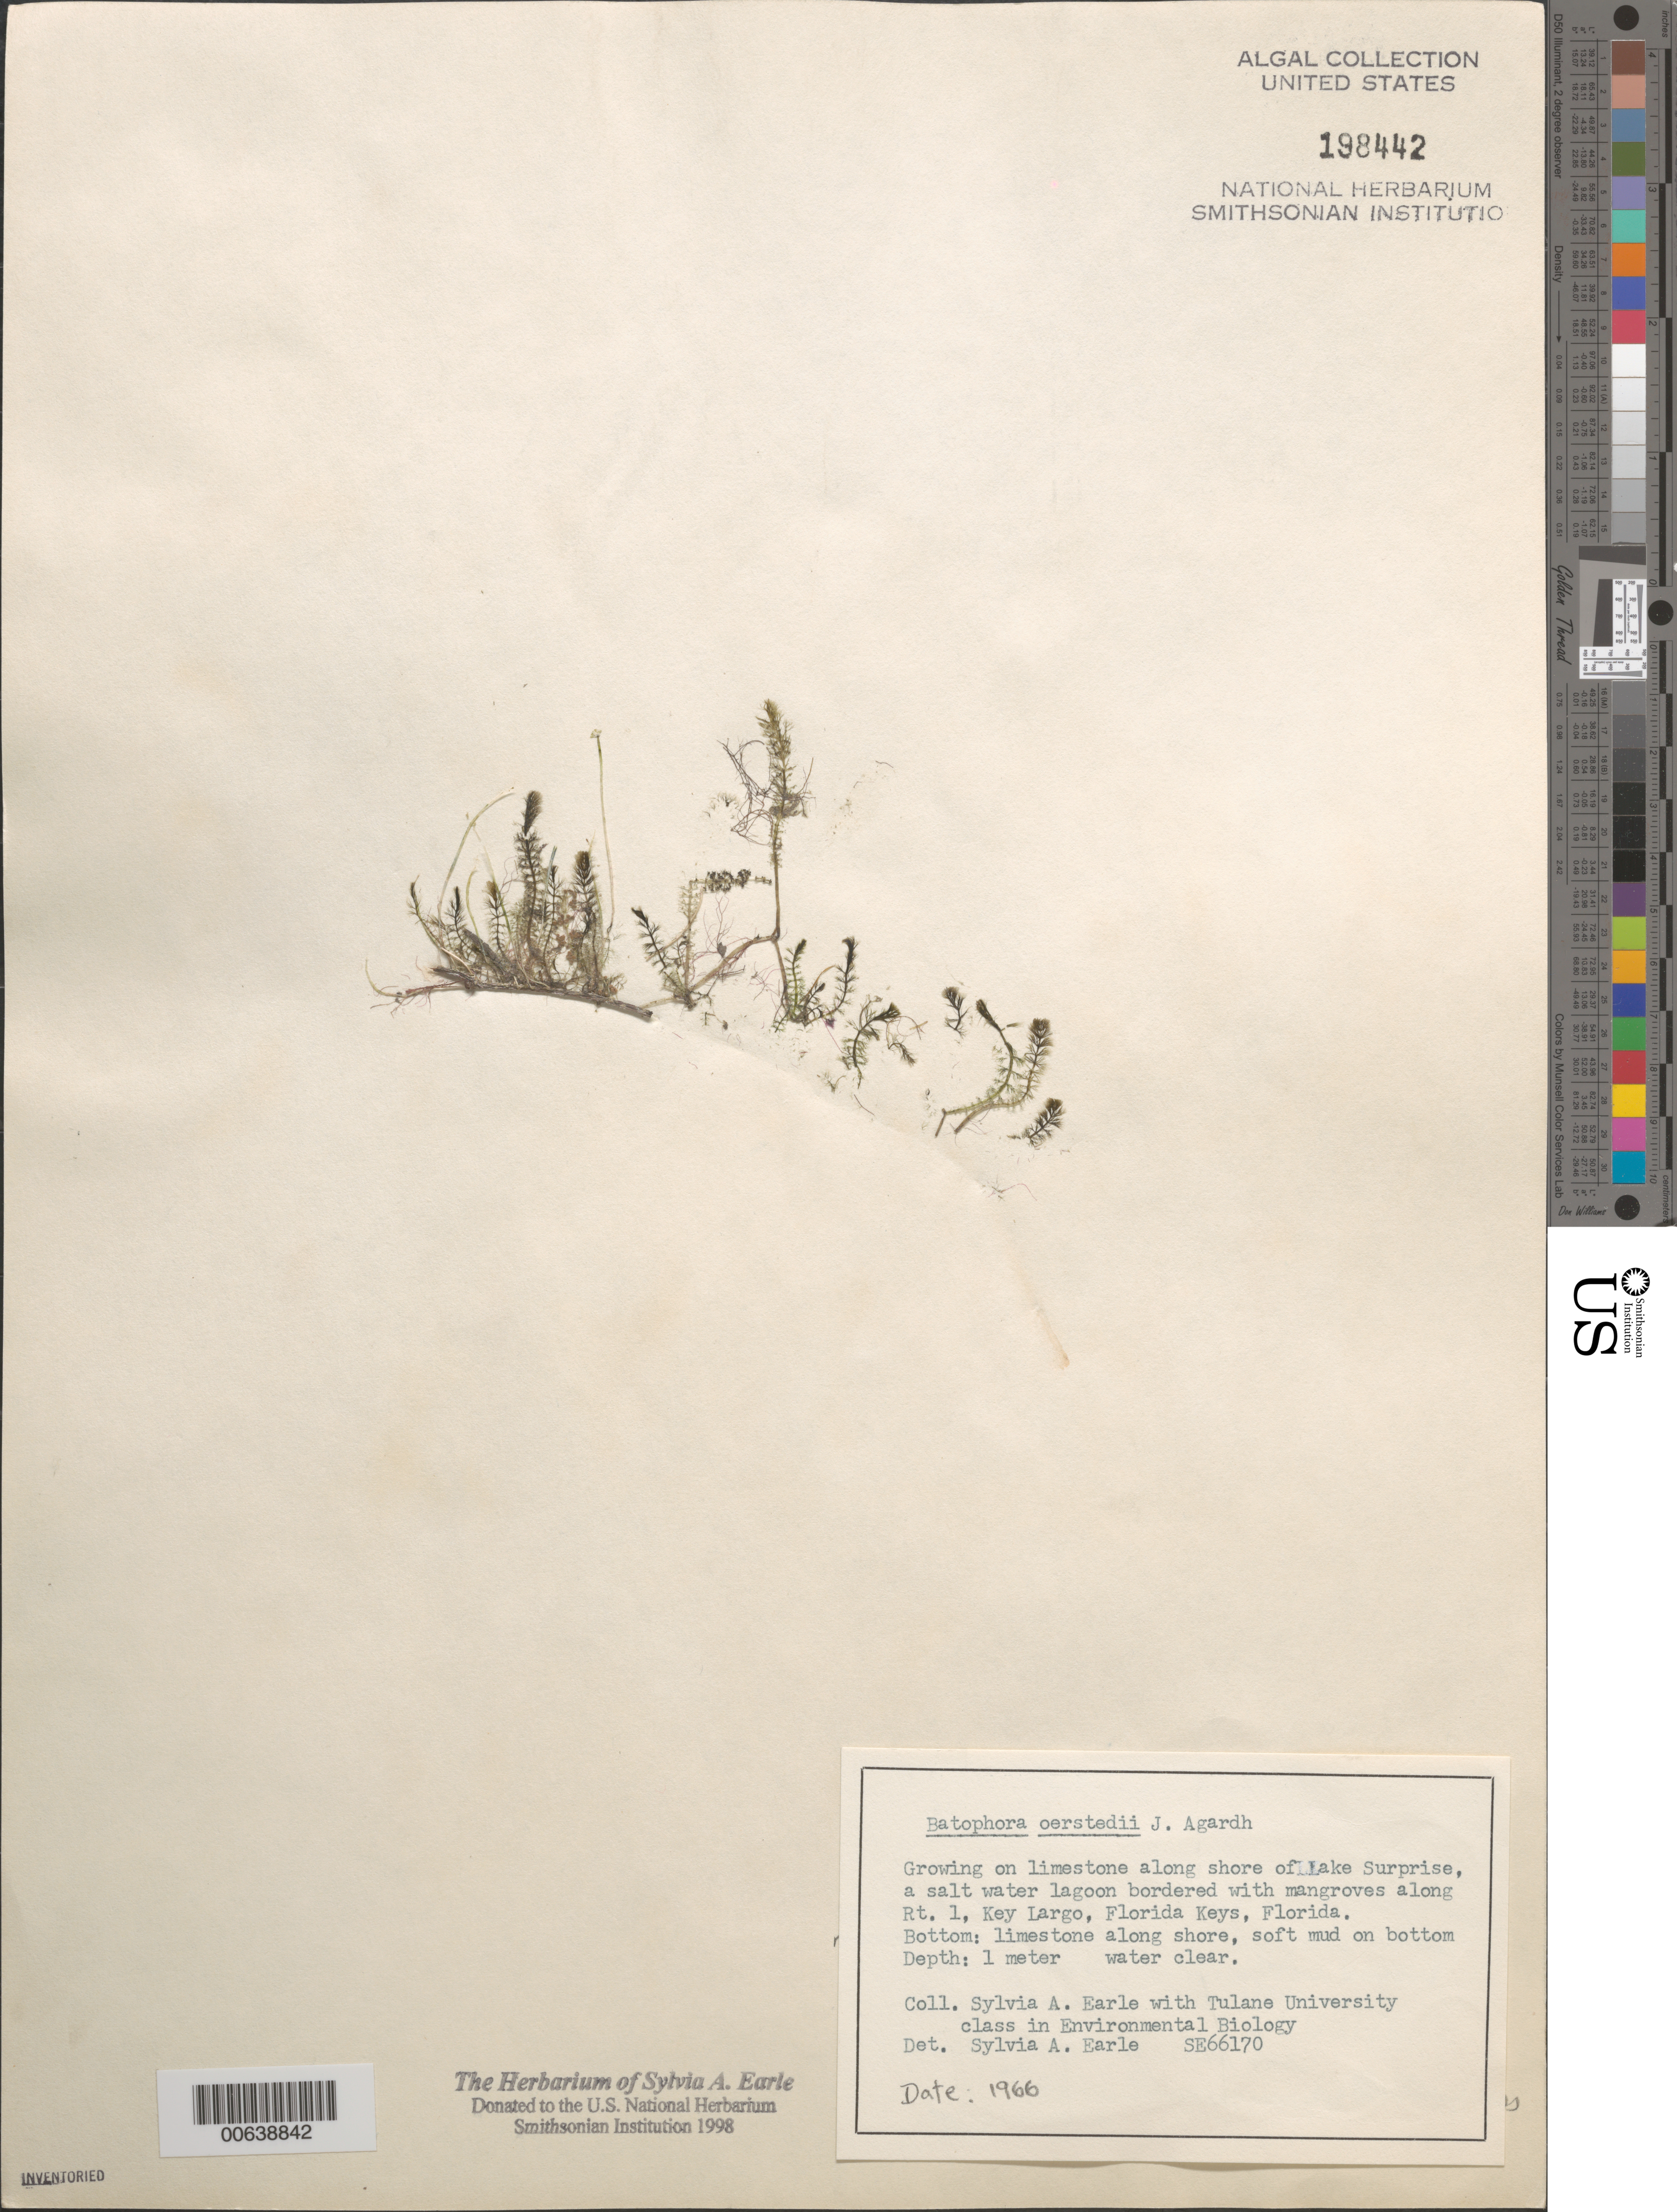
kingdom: Plantae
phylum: Chlorophyta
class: Ulvophyceae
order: Dasycladales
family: Dasycladaceae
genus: Batophora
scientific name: Batophora oerstedii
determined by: Earle, S. A.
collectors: S. A. Earle & Students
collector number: Se 66170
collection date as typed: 1966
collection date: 1966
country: United States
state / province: Florida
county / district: Monroe County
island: Key Largo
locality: Lake Surprise, US Route 1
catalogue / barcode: US 198442